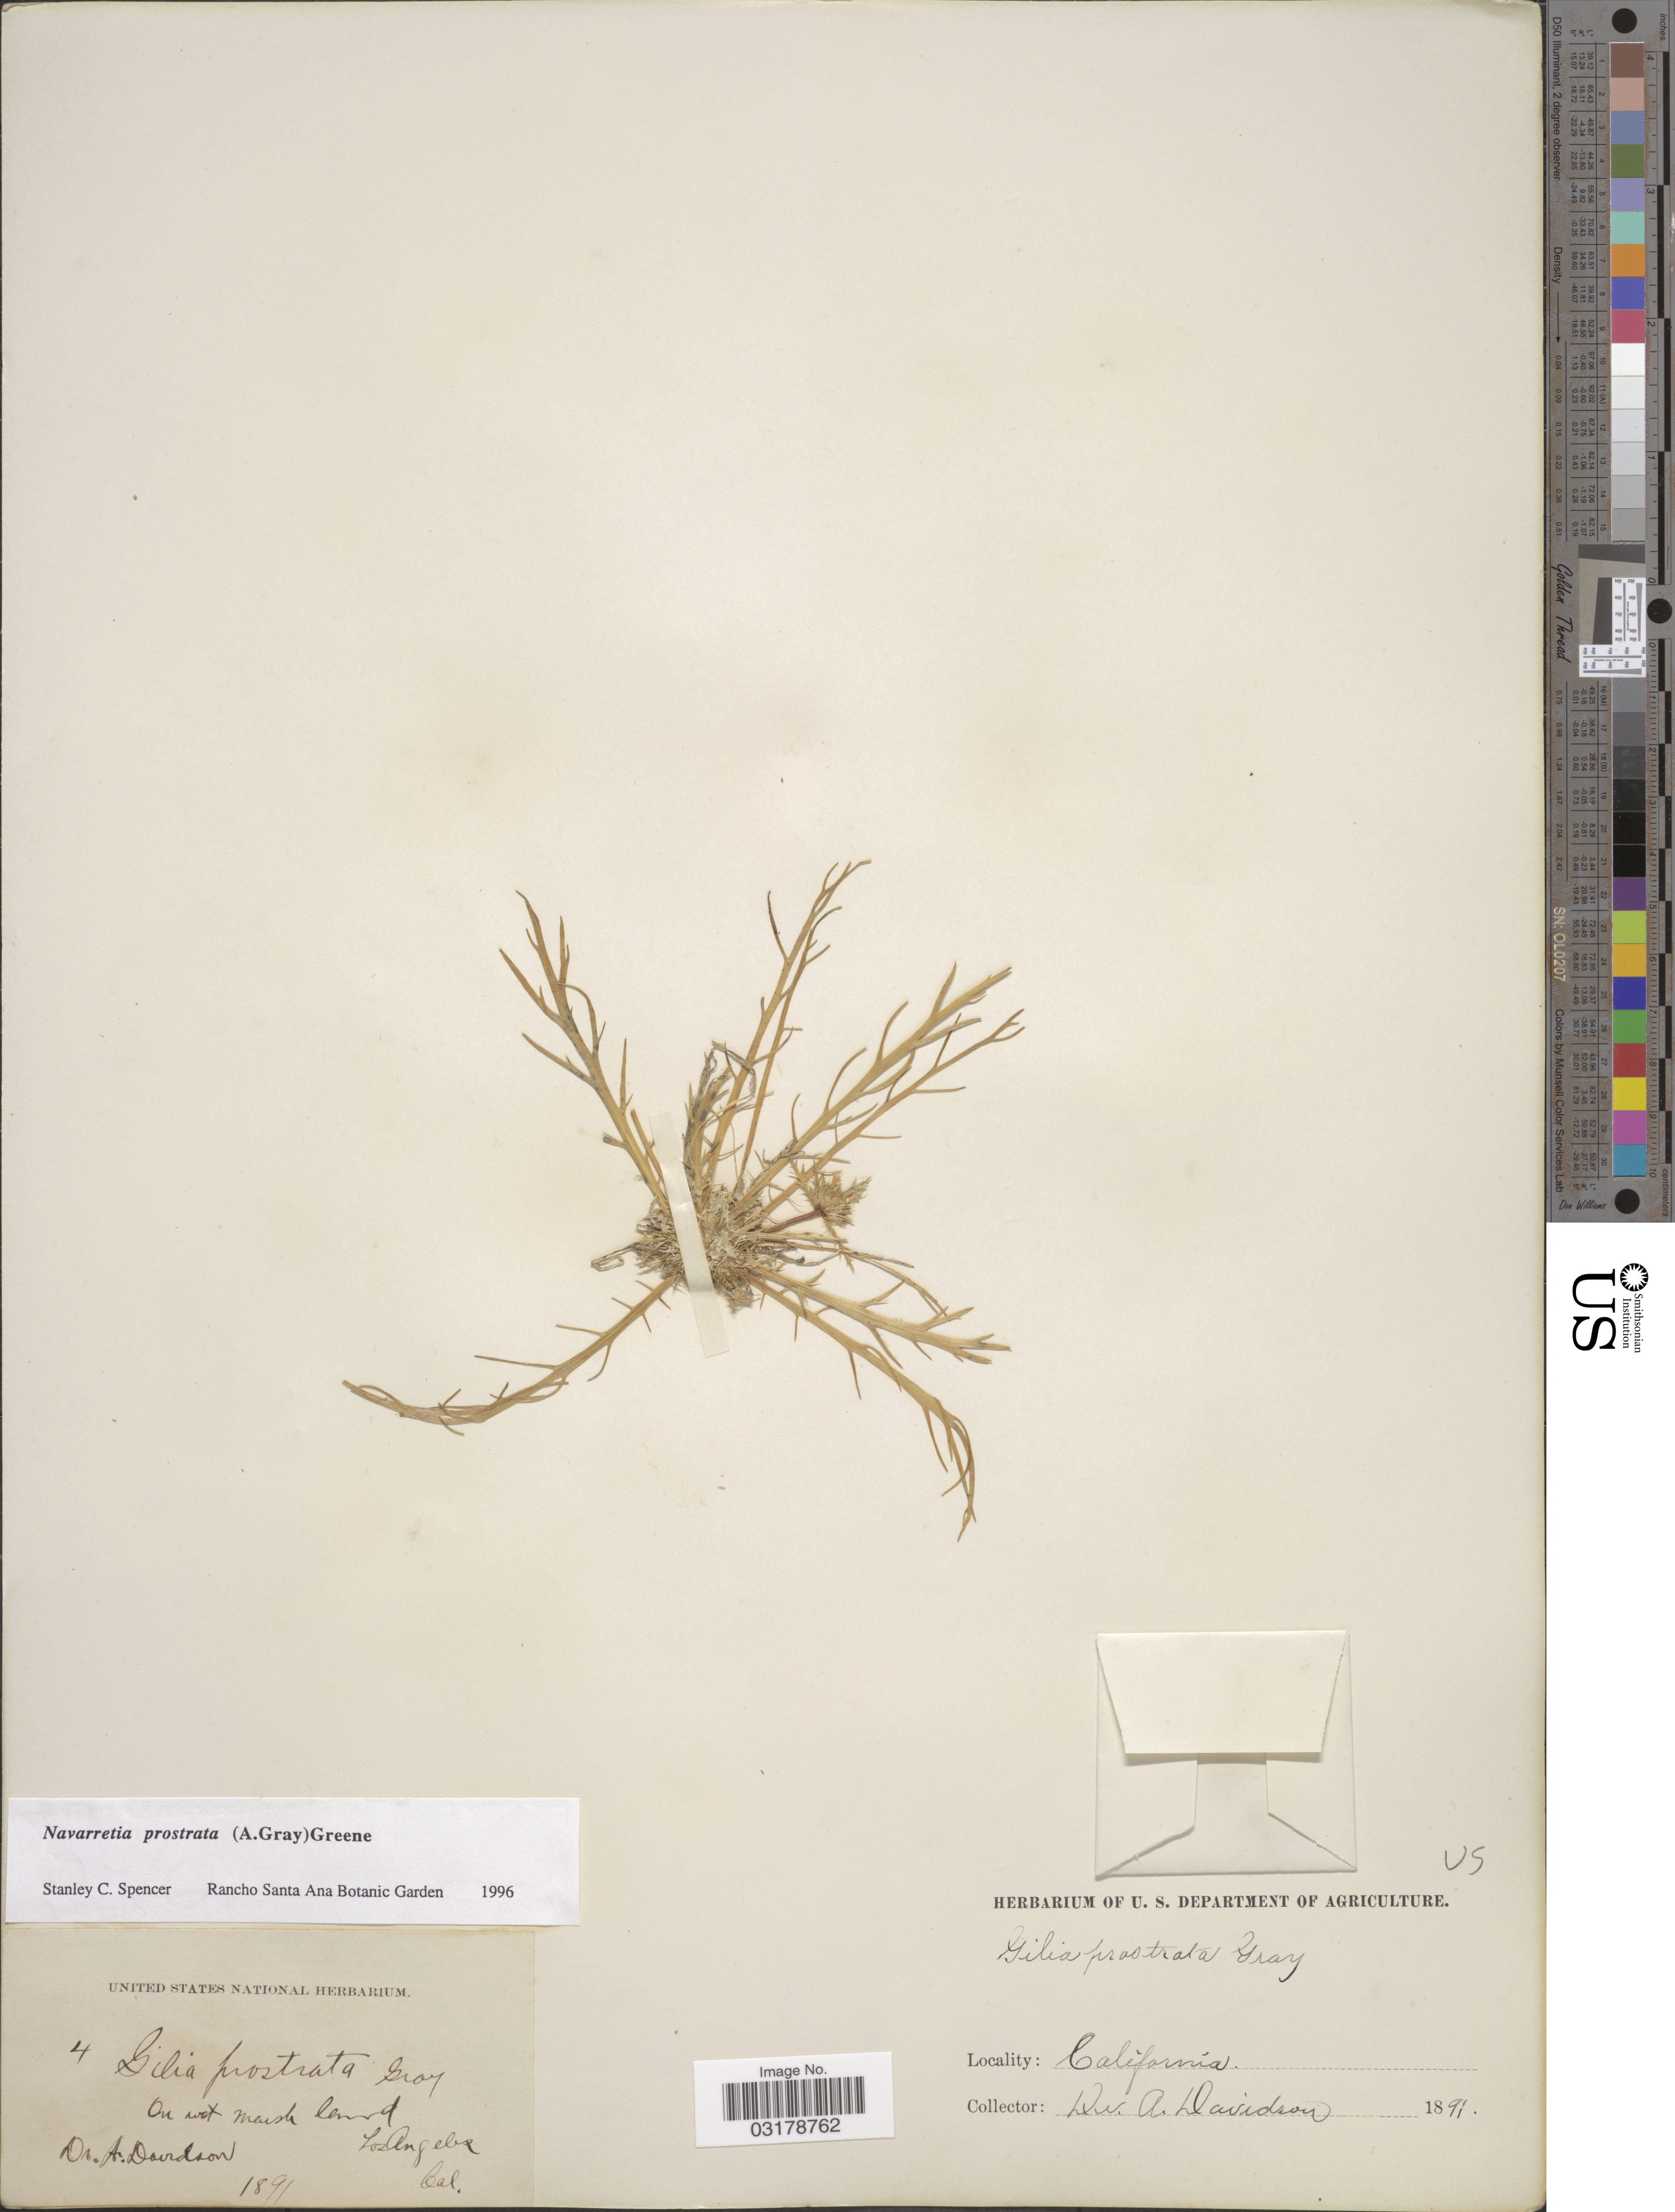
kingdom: Plantae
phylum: Tracheophyta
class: Magnoliopsida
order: Ericales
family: Polemoniaceae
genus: Navarretia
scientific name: Navarretia prostrata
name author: (A. Gray) S.W. Greene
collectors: A. Davidson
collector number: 4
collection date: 1891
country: United States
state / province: California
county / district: Los Angeles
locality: On wet marsh land, Los Angeles.